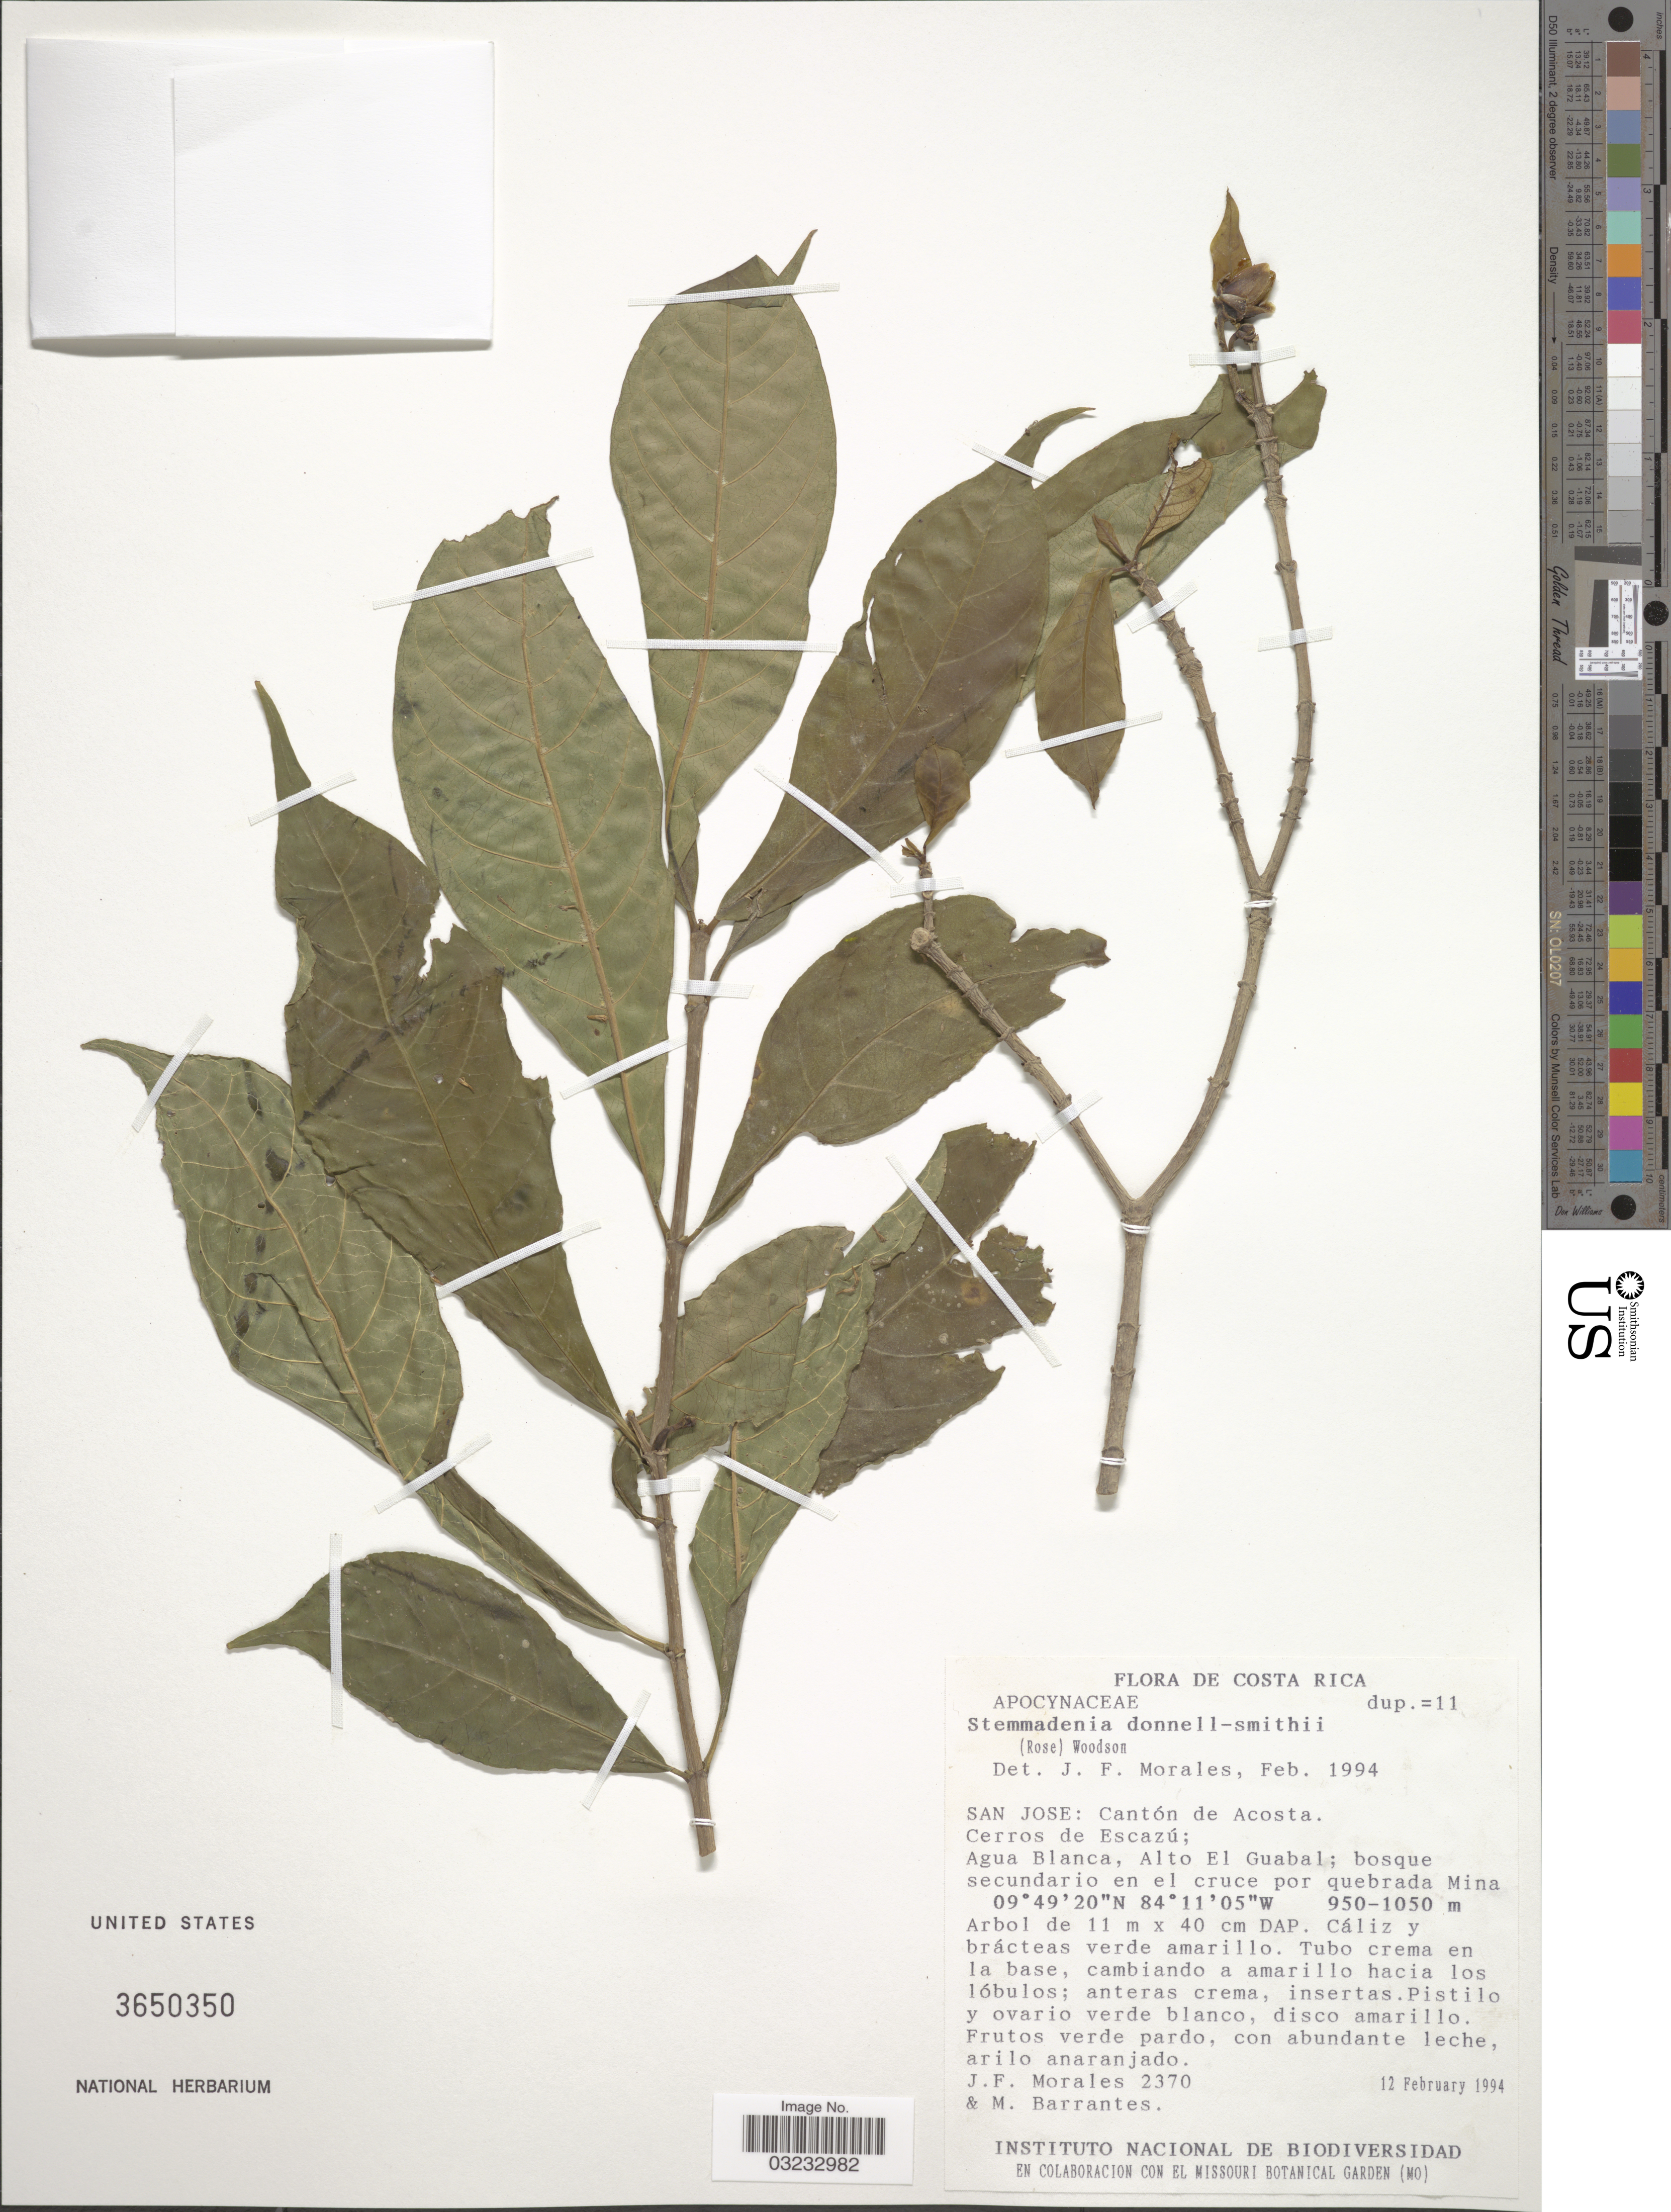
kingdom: Plantae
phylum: Tracheophyta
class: Magnoliopsida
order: Gentianales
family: Apocynaceae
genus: Stemmadenia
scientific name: Stemmadenia donnell-smithii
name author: (Rose ex Donn. Sm.) Woodson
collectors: J. Morales & M. Barrantes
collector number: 2370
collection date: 1994-02-12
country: Costa Rica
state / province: San José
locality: San Jose: Cantón de Acosta, Cerros de Escazú; Agua Blanca, Alto El Guabal; bosque secundario en el cruce por quebrada Mina.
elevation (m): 950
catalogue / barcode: US 3650350